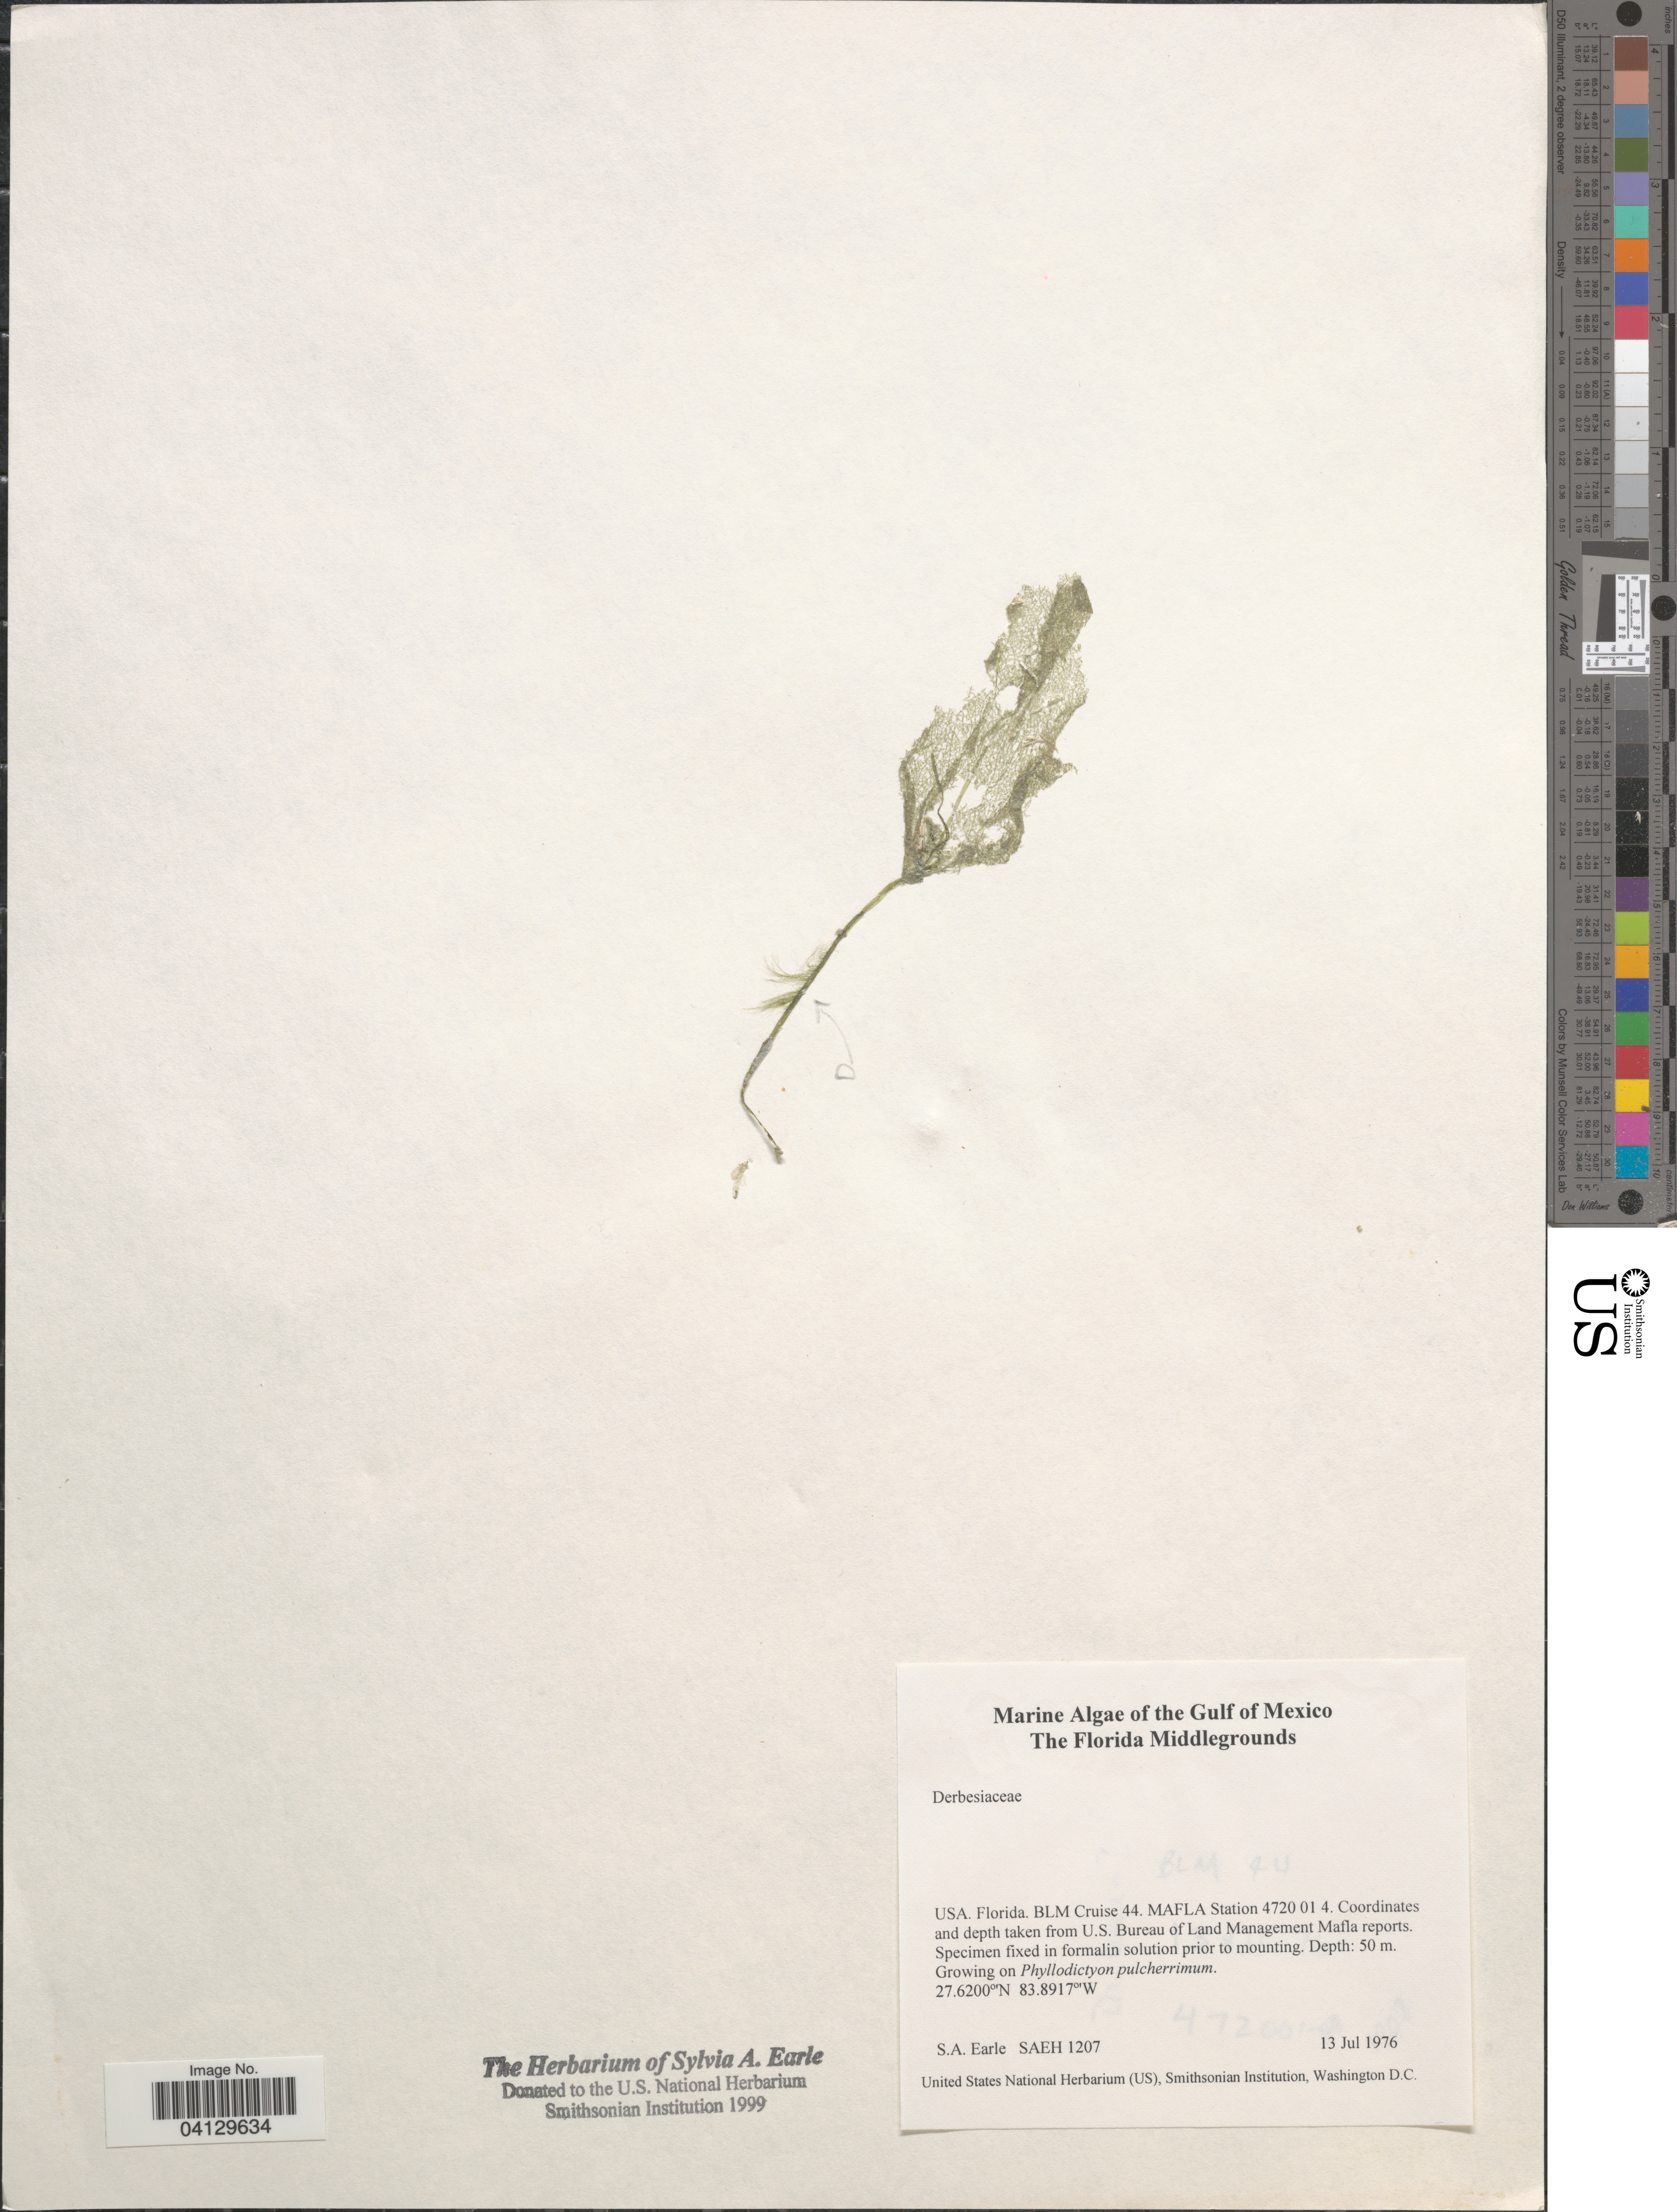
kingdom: Plantae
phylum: Rhodophyta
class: Florideophyceae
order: Corallinales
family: Corallinaceae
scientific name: Crustose Coralline Algae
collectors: S. A. Earle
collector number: SAEH1207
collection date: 1976-07-13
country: United States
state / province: Florida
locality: The Gulf of Mexico. The Florida Middlegrounds. BLM Cruise 44. MAFLA Station 4720 01 4.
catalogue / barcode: US 329071